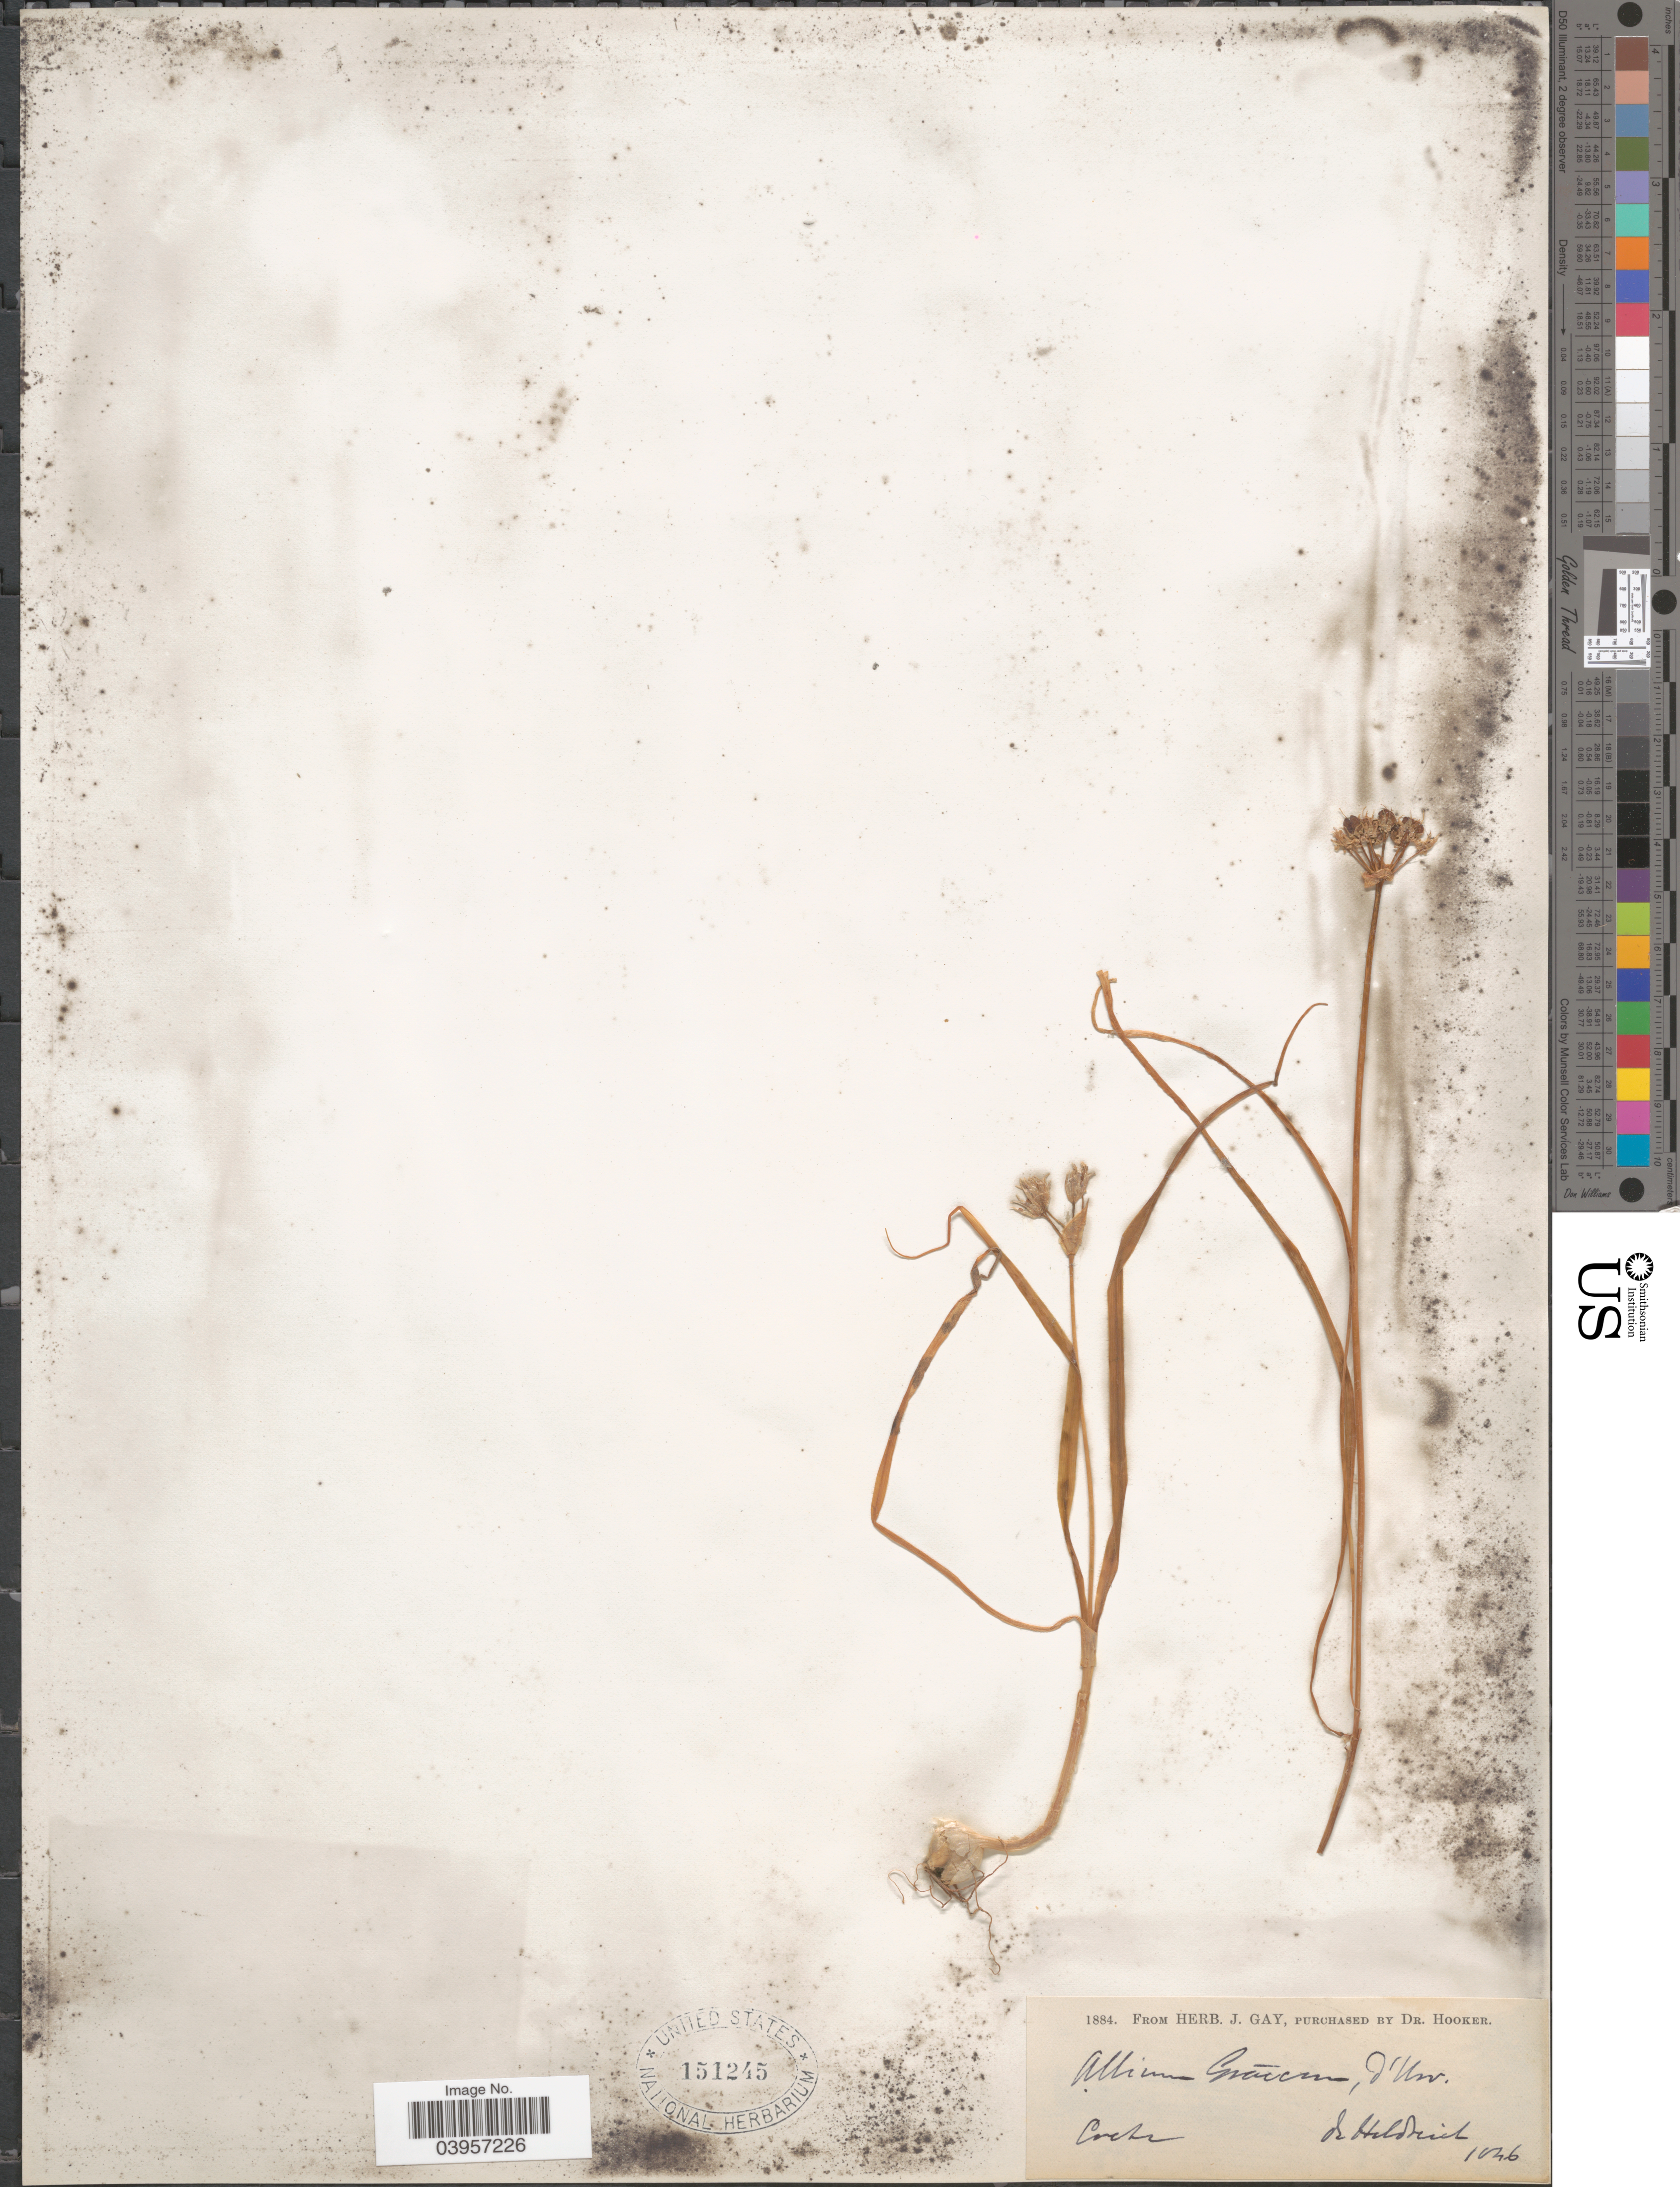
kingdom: Plantae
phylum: Tracheophyta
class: Liliopsida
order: Asparagales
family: Amaryllidaceae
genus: Allium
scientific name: Allium graecum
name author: d'Urv.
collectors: -. De Heldreich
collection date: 1846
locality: Cache. [interpreted]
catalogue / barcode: US 151245